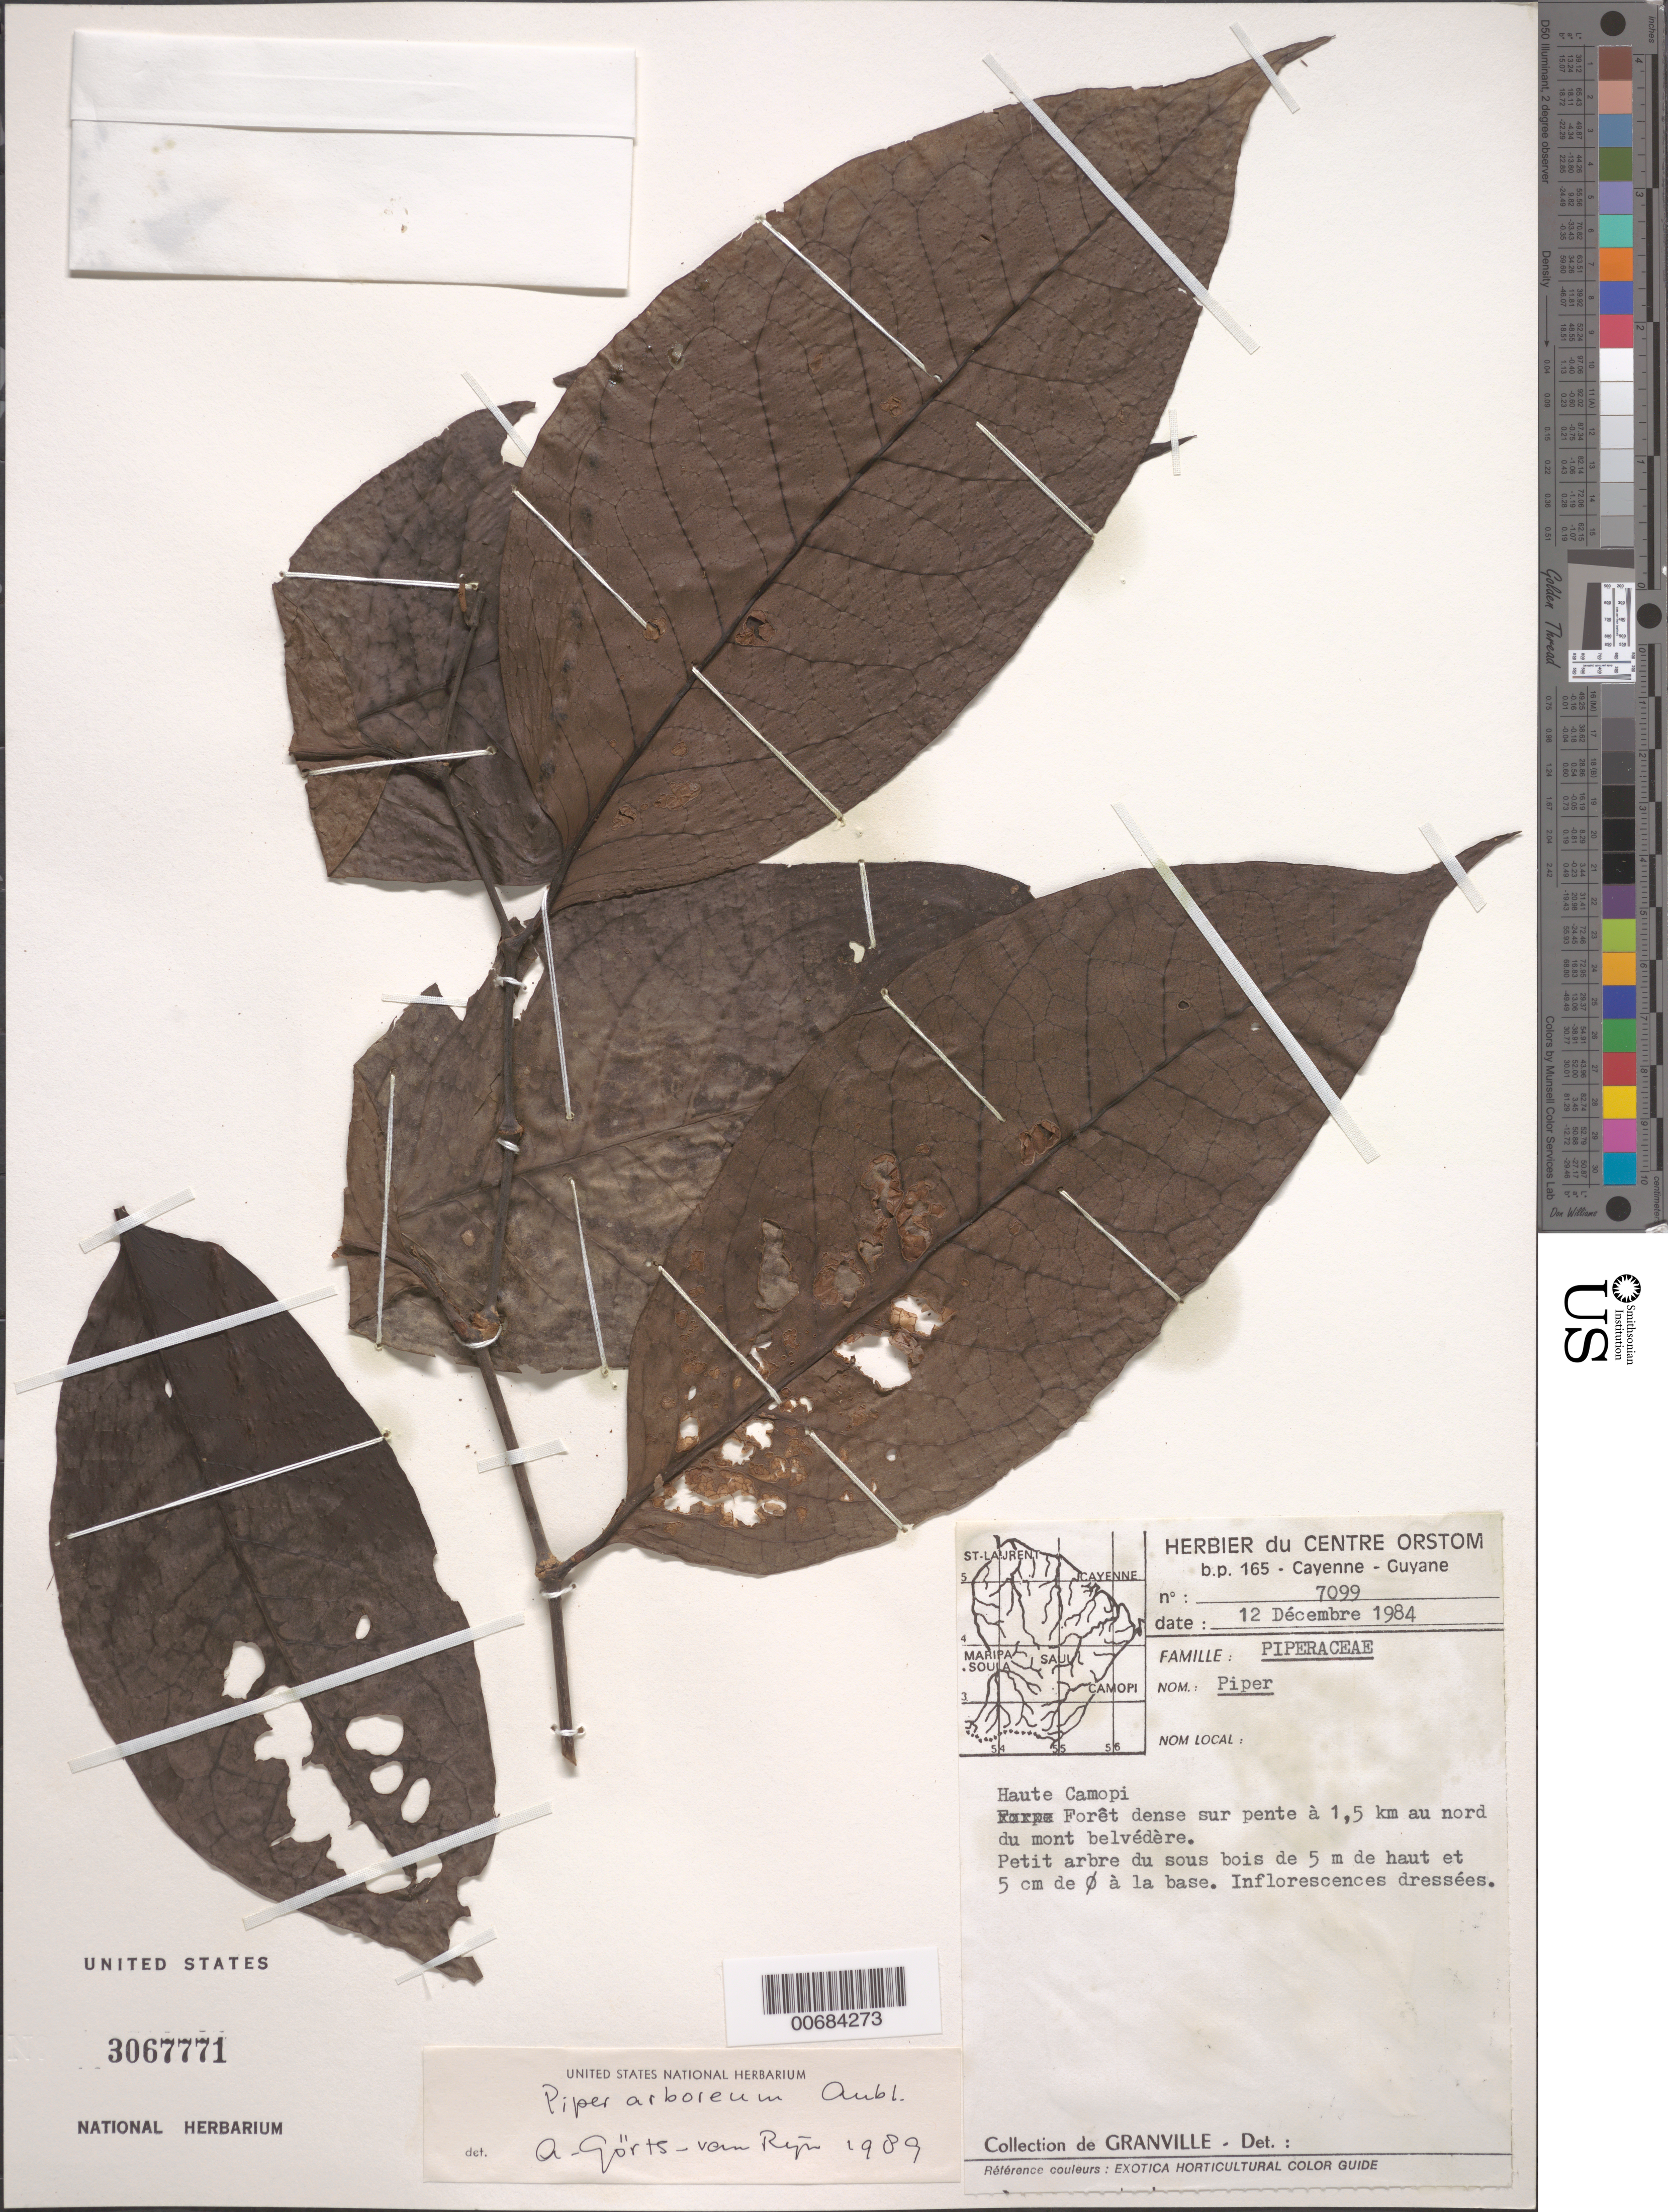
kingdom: Plantae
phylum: Tracheophyta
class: Magnoliopsida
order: Piperales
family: Piperaceae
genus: Piper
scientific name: Piper arboreum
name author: Aubl.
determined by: Görts-van Rijn, A. R. A.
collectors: J.-J. de Granville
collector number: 7099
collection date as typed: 12-Dec-84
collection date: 1984-12-12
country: French Guiana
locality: Mont Belvédère, haute Camopi, 1.5 km Nord du Mont Belvédère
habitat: Forêt dense sur pente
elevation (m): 180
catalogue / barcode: US 3067771